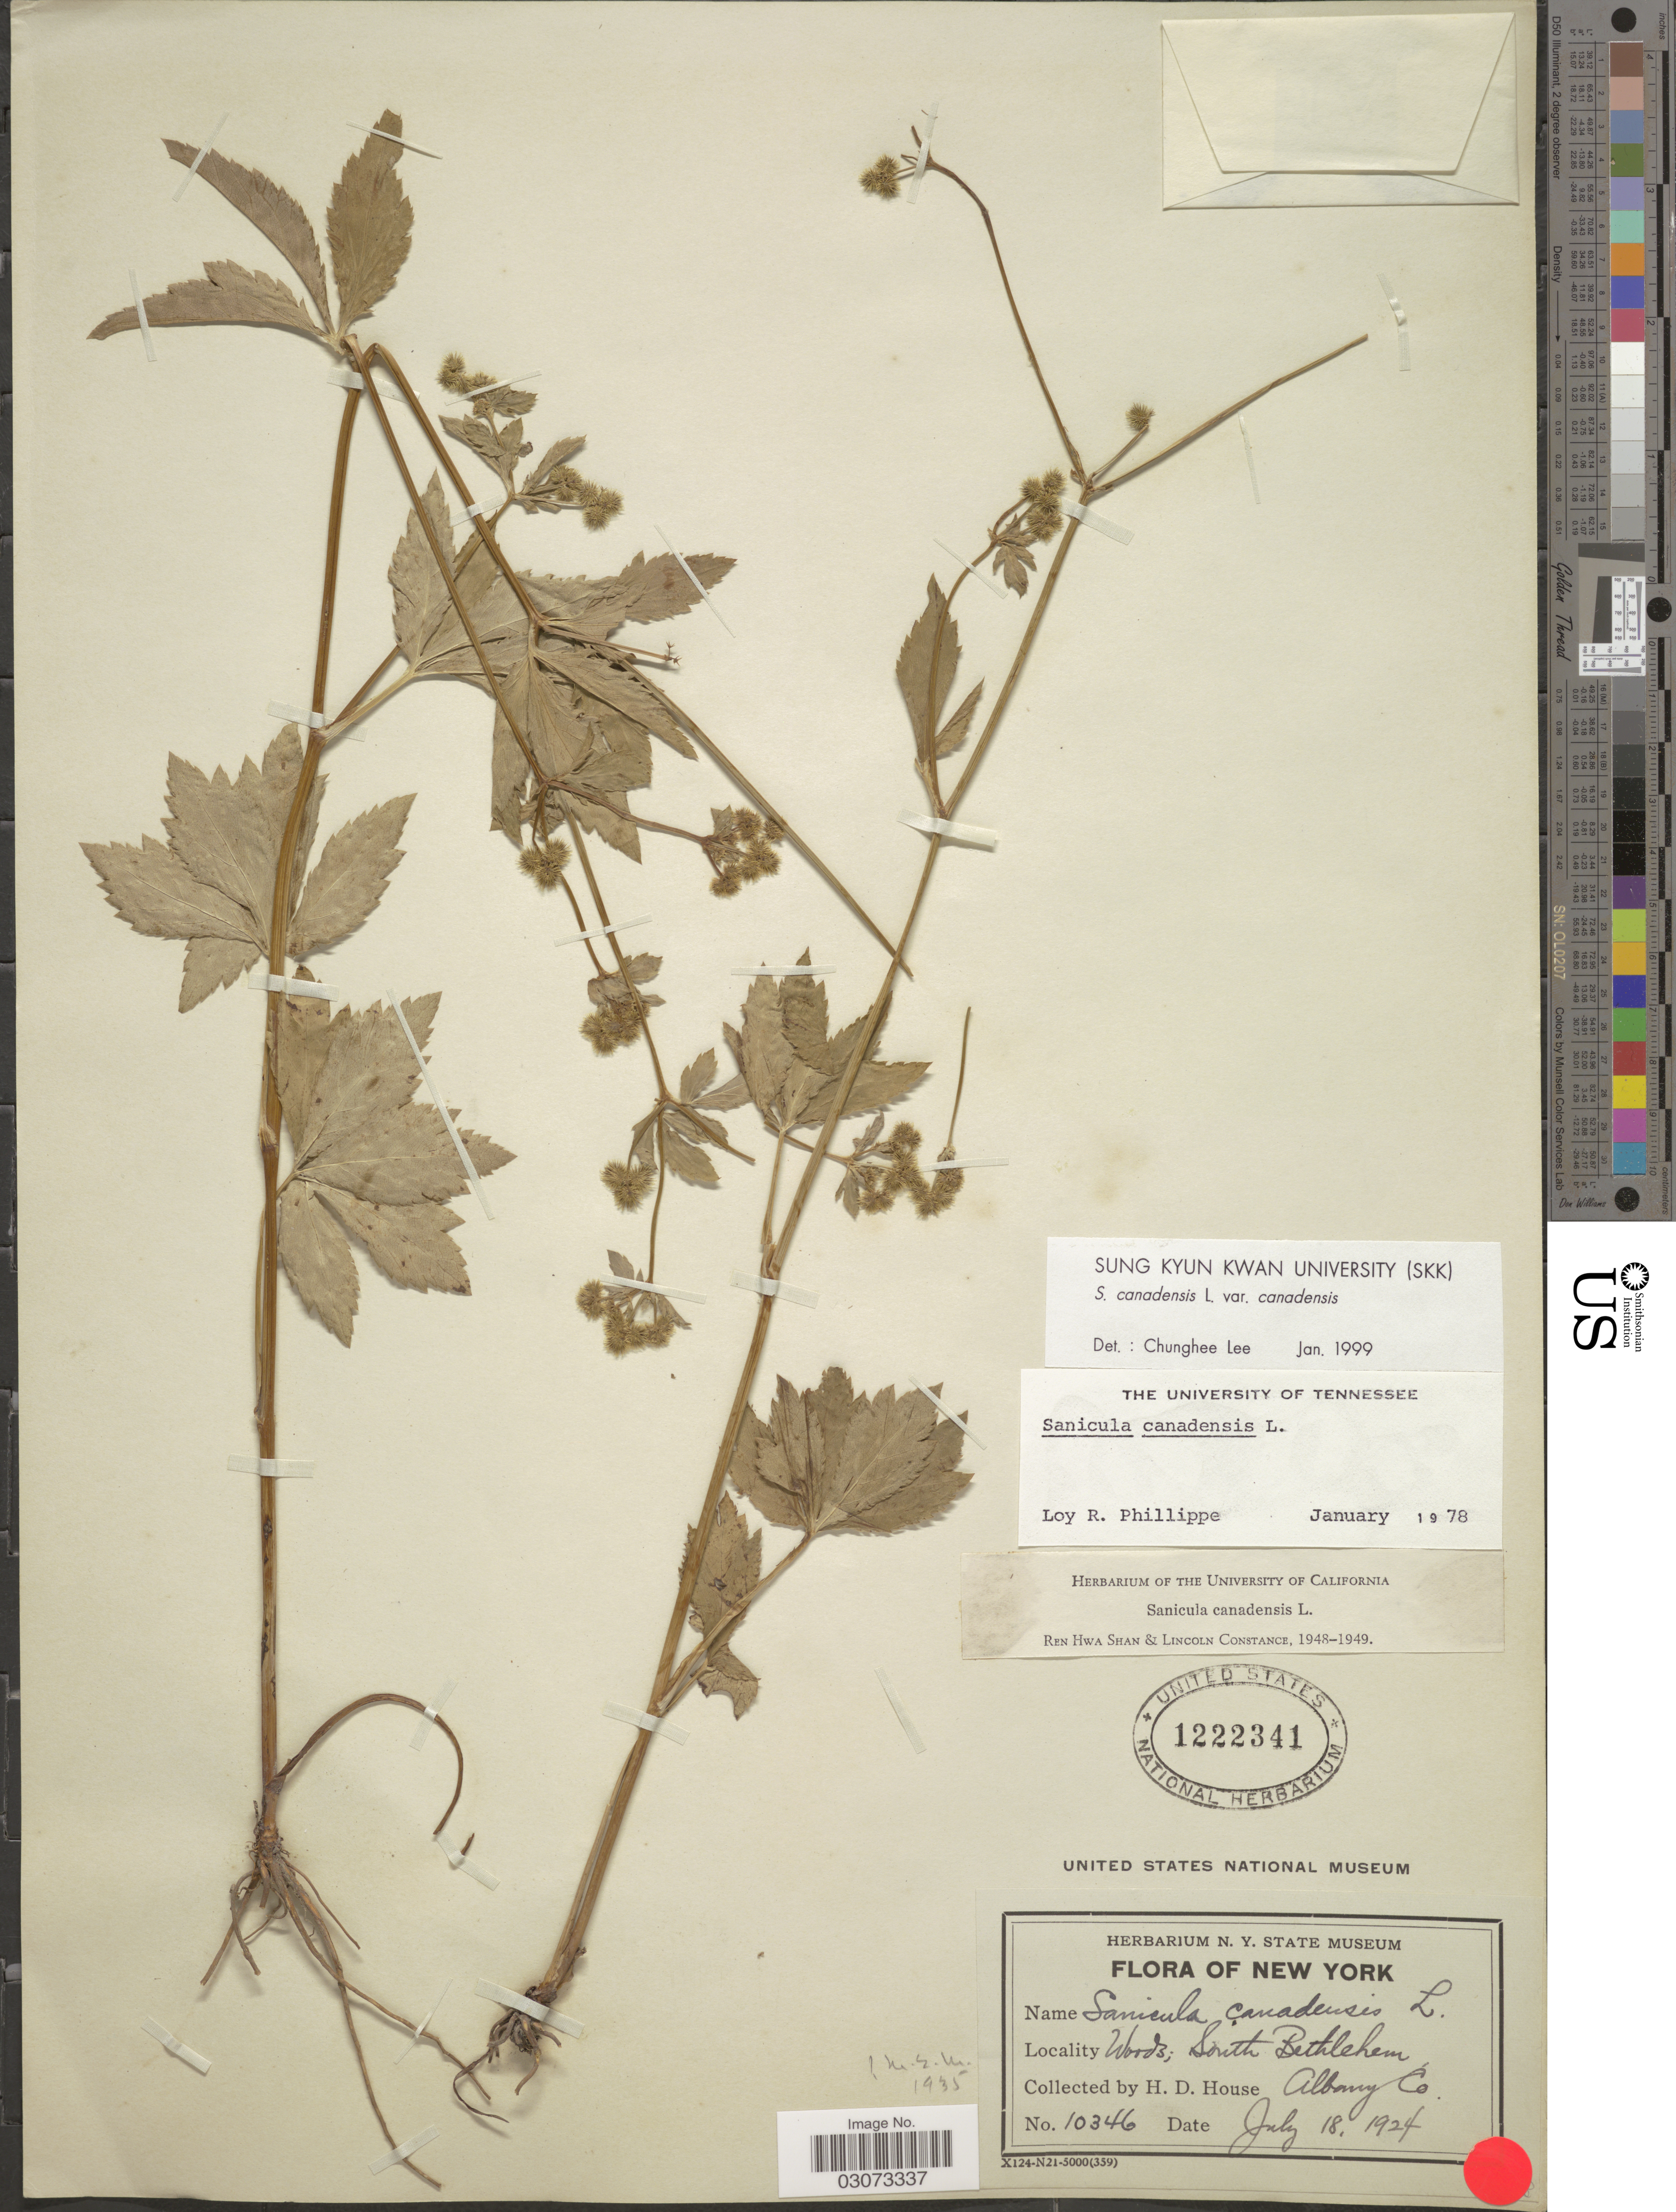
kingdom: Plantae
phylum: Tracheophyta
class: Magnoliopsida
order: Apiales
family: Apiaceae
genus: Sanicula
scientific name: Sanicula canadensis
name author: L.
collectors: H. D. House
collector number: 10346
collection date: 1924-07-18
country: United States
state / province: New York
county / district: Albany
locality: Woods; South Bethlehem. Albany Co.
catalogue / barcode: US 1222341